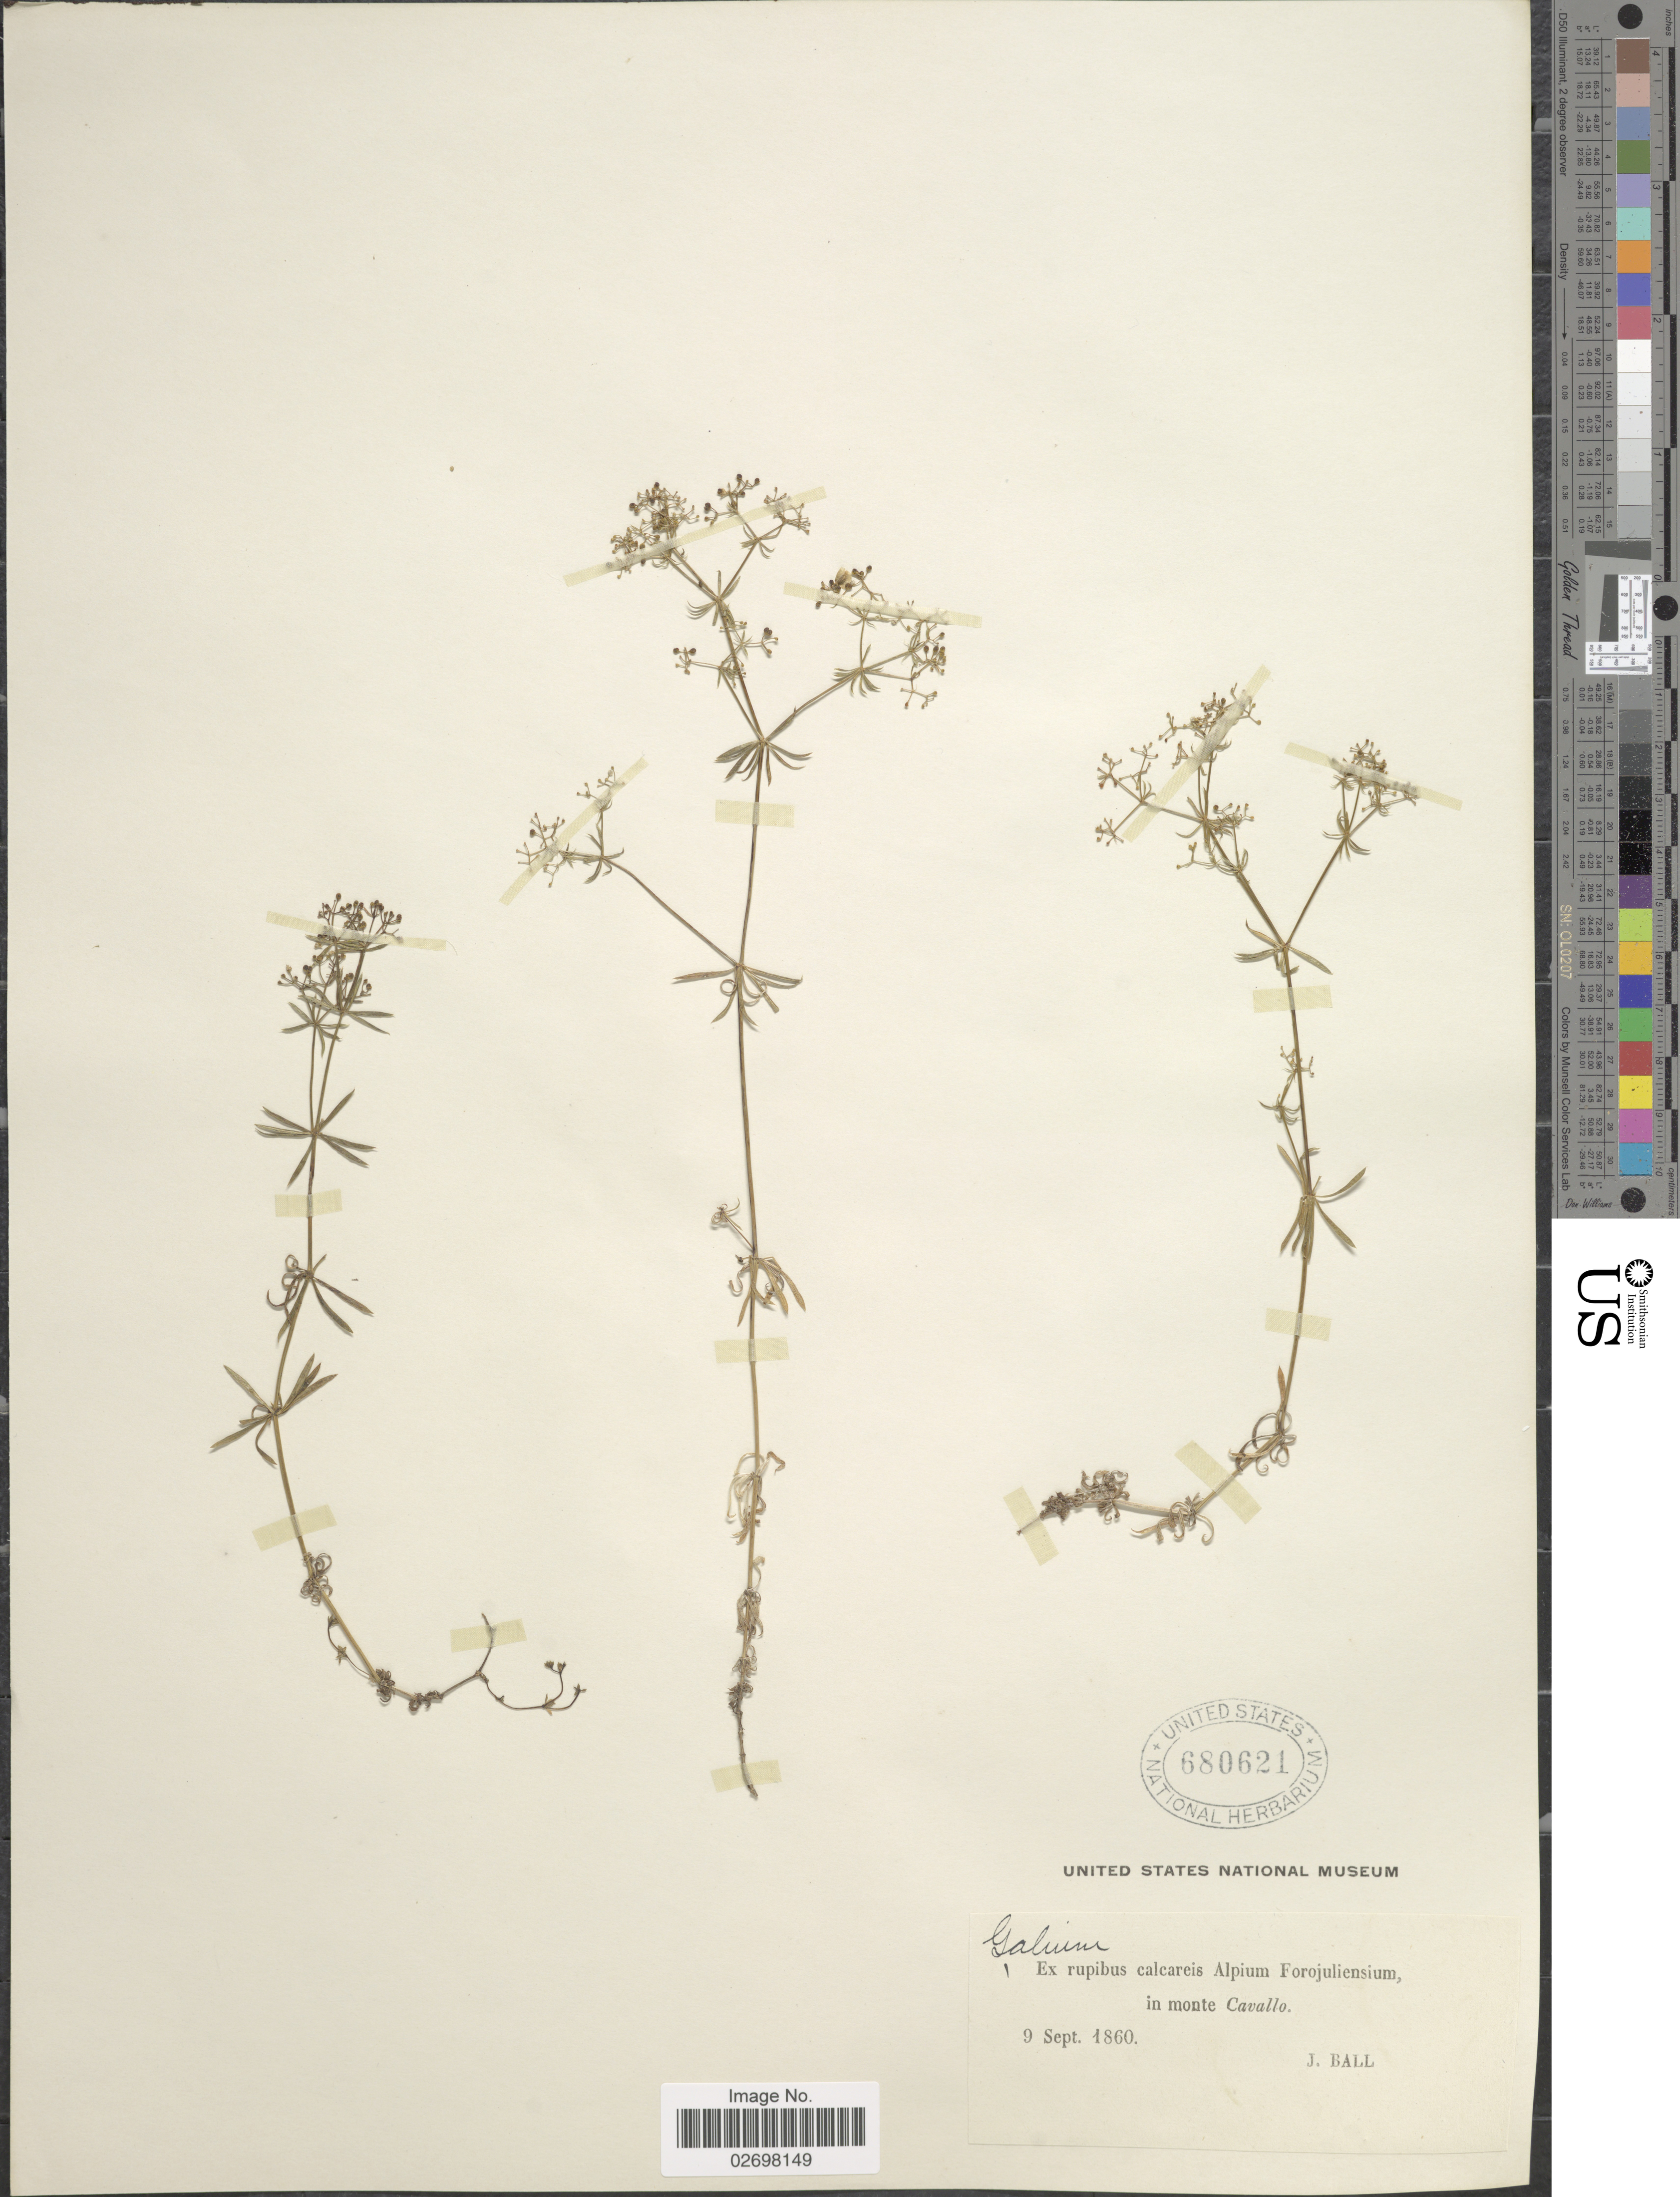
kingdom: Plantae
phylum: Tracheophyta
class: Magnoliopsida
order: Gentianales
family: Rubiaceae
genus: Galium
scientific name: Galium sp.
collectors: J. Ball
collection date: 1860-09-09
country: Italy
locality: Rupibus calcareis Alpium Forojuliensium, in monte Cavallo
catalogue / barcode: US 680621